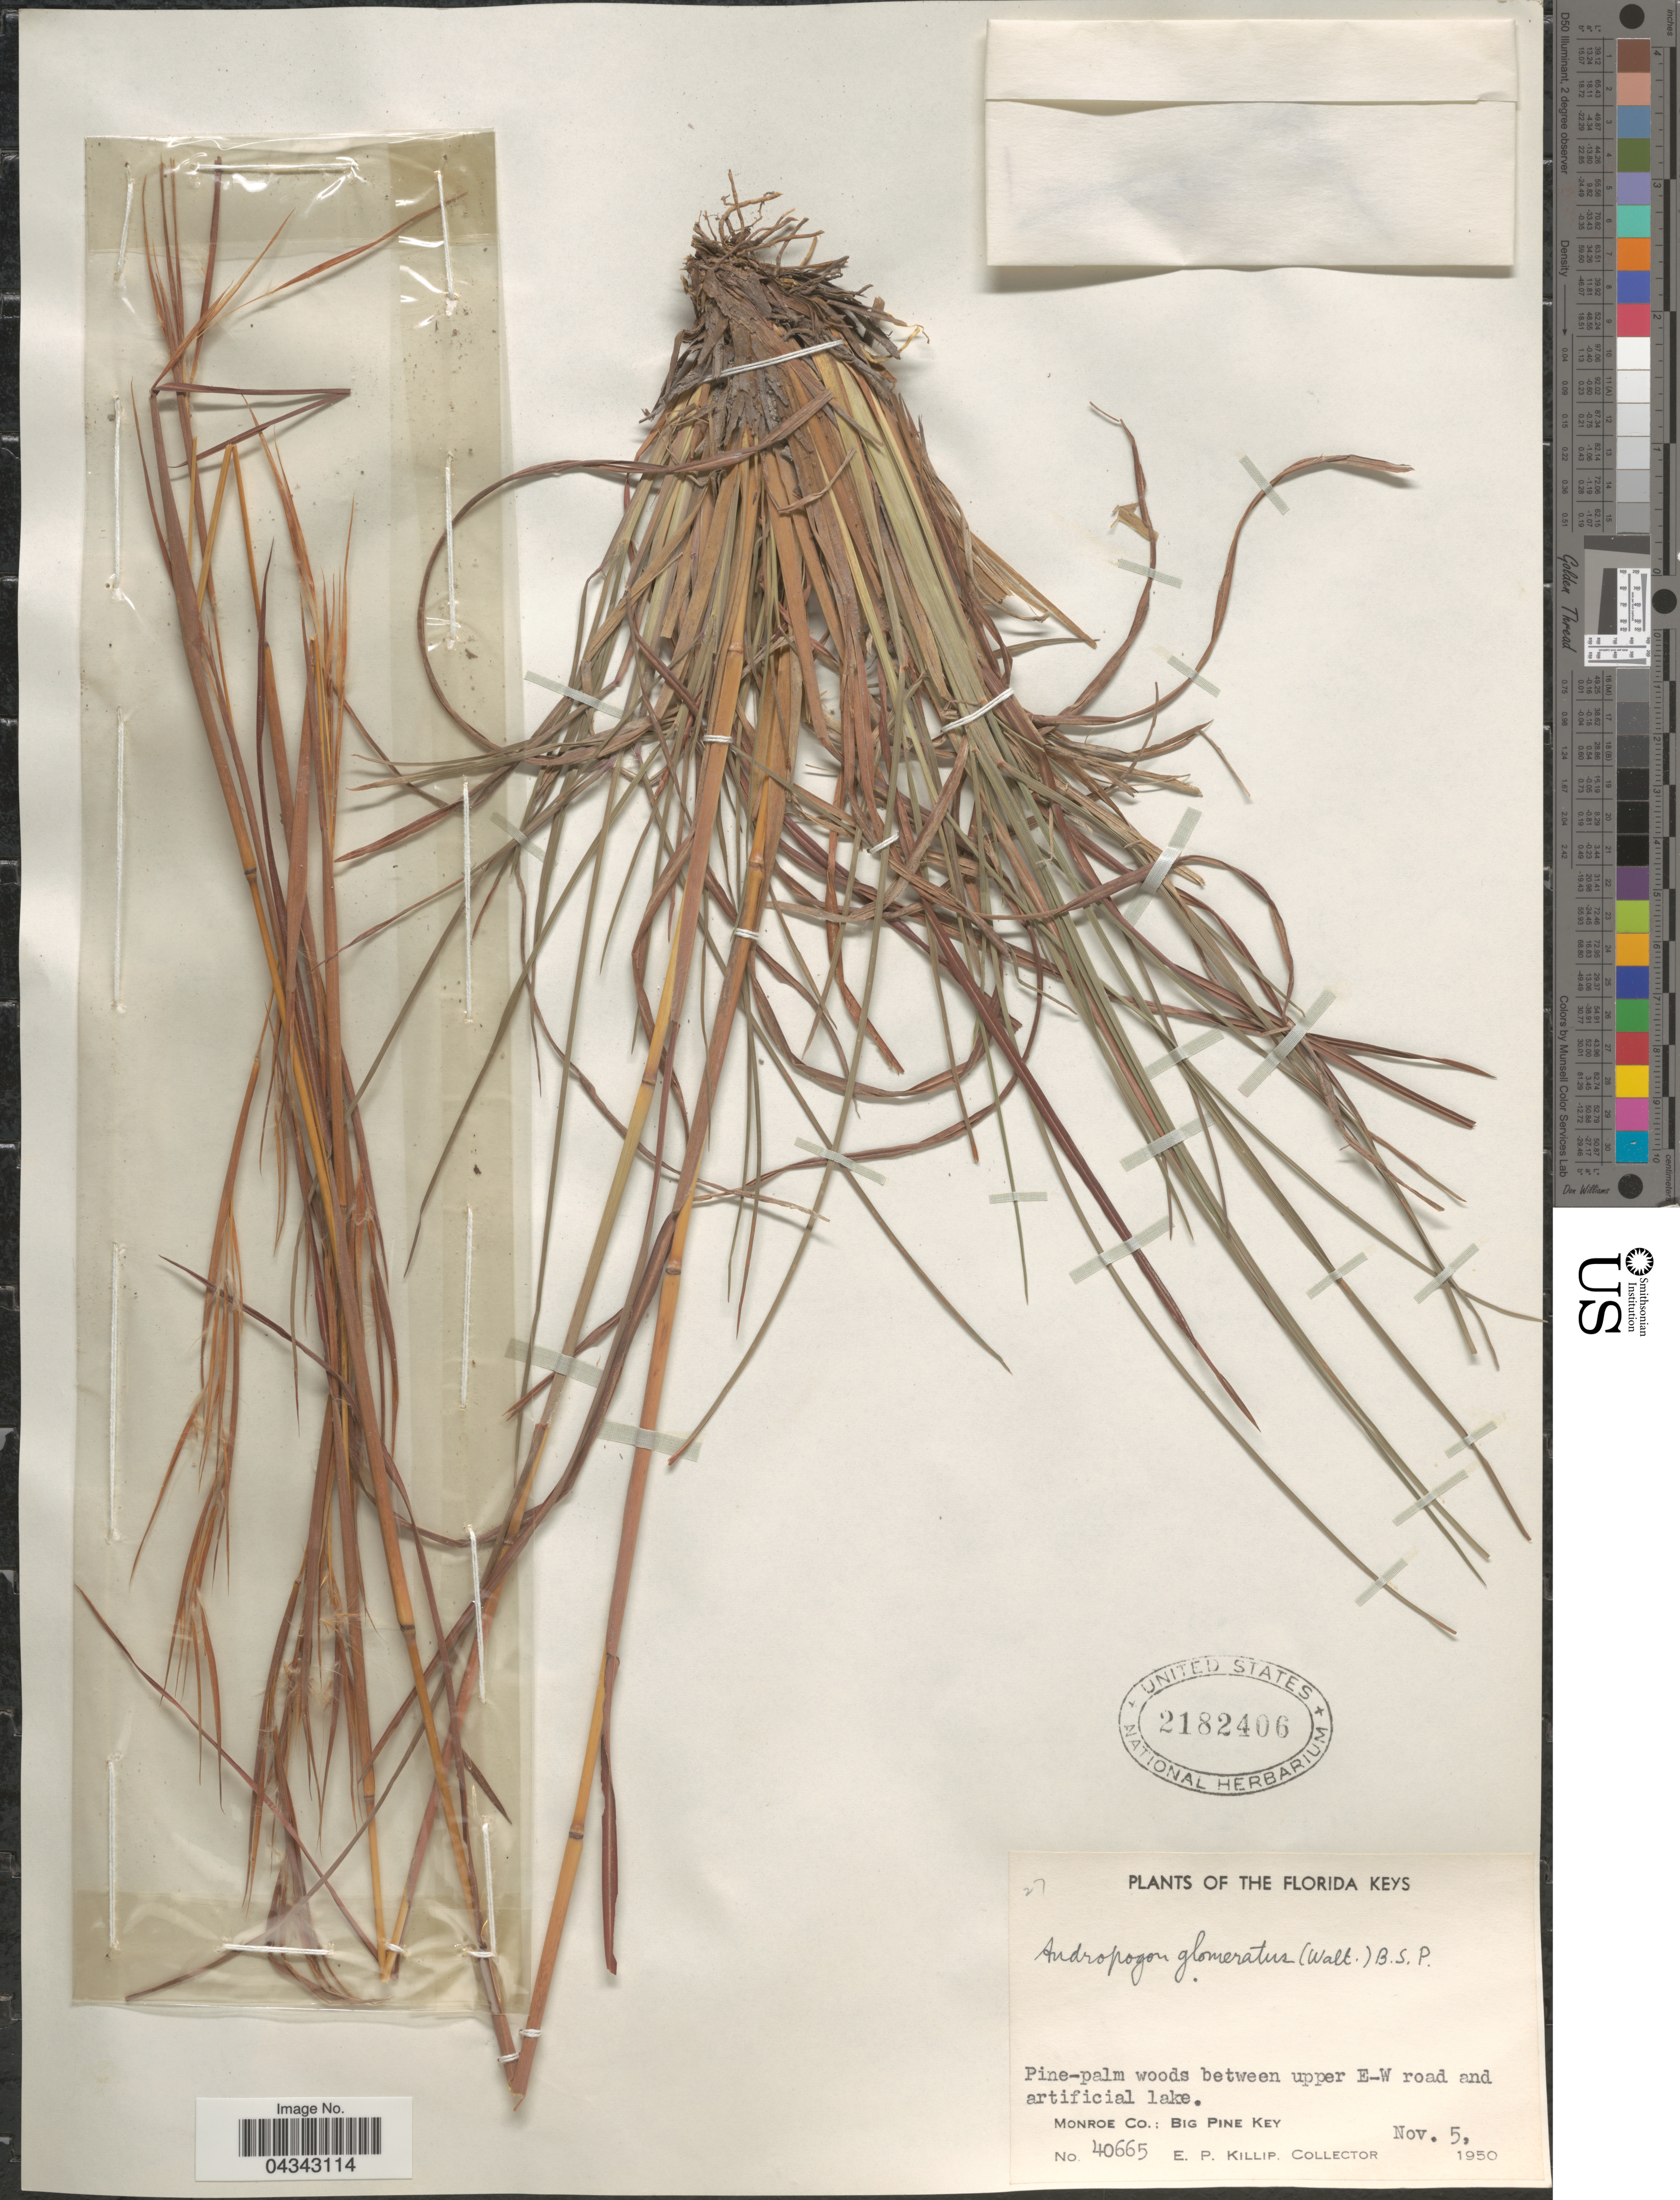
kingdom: Plantae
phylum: Tracheophyta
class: Liliopsida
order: Poales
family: Poaceae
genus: Andropogon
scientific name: Andropogon glomeratus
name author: (Walter) Britton, Stearns & Poggenb.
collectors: E. P. Killip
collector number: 40665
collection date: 1950-11-05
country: United States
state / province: Florida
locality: The Florida Keys. Pine-palm woods between upper E-W road and artificial lake. Monroe Co.: Big Pine Key.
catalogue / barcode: US 2182406